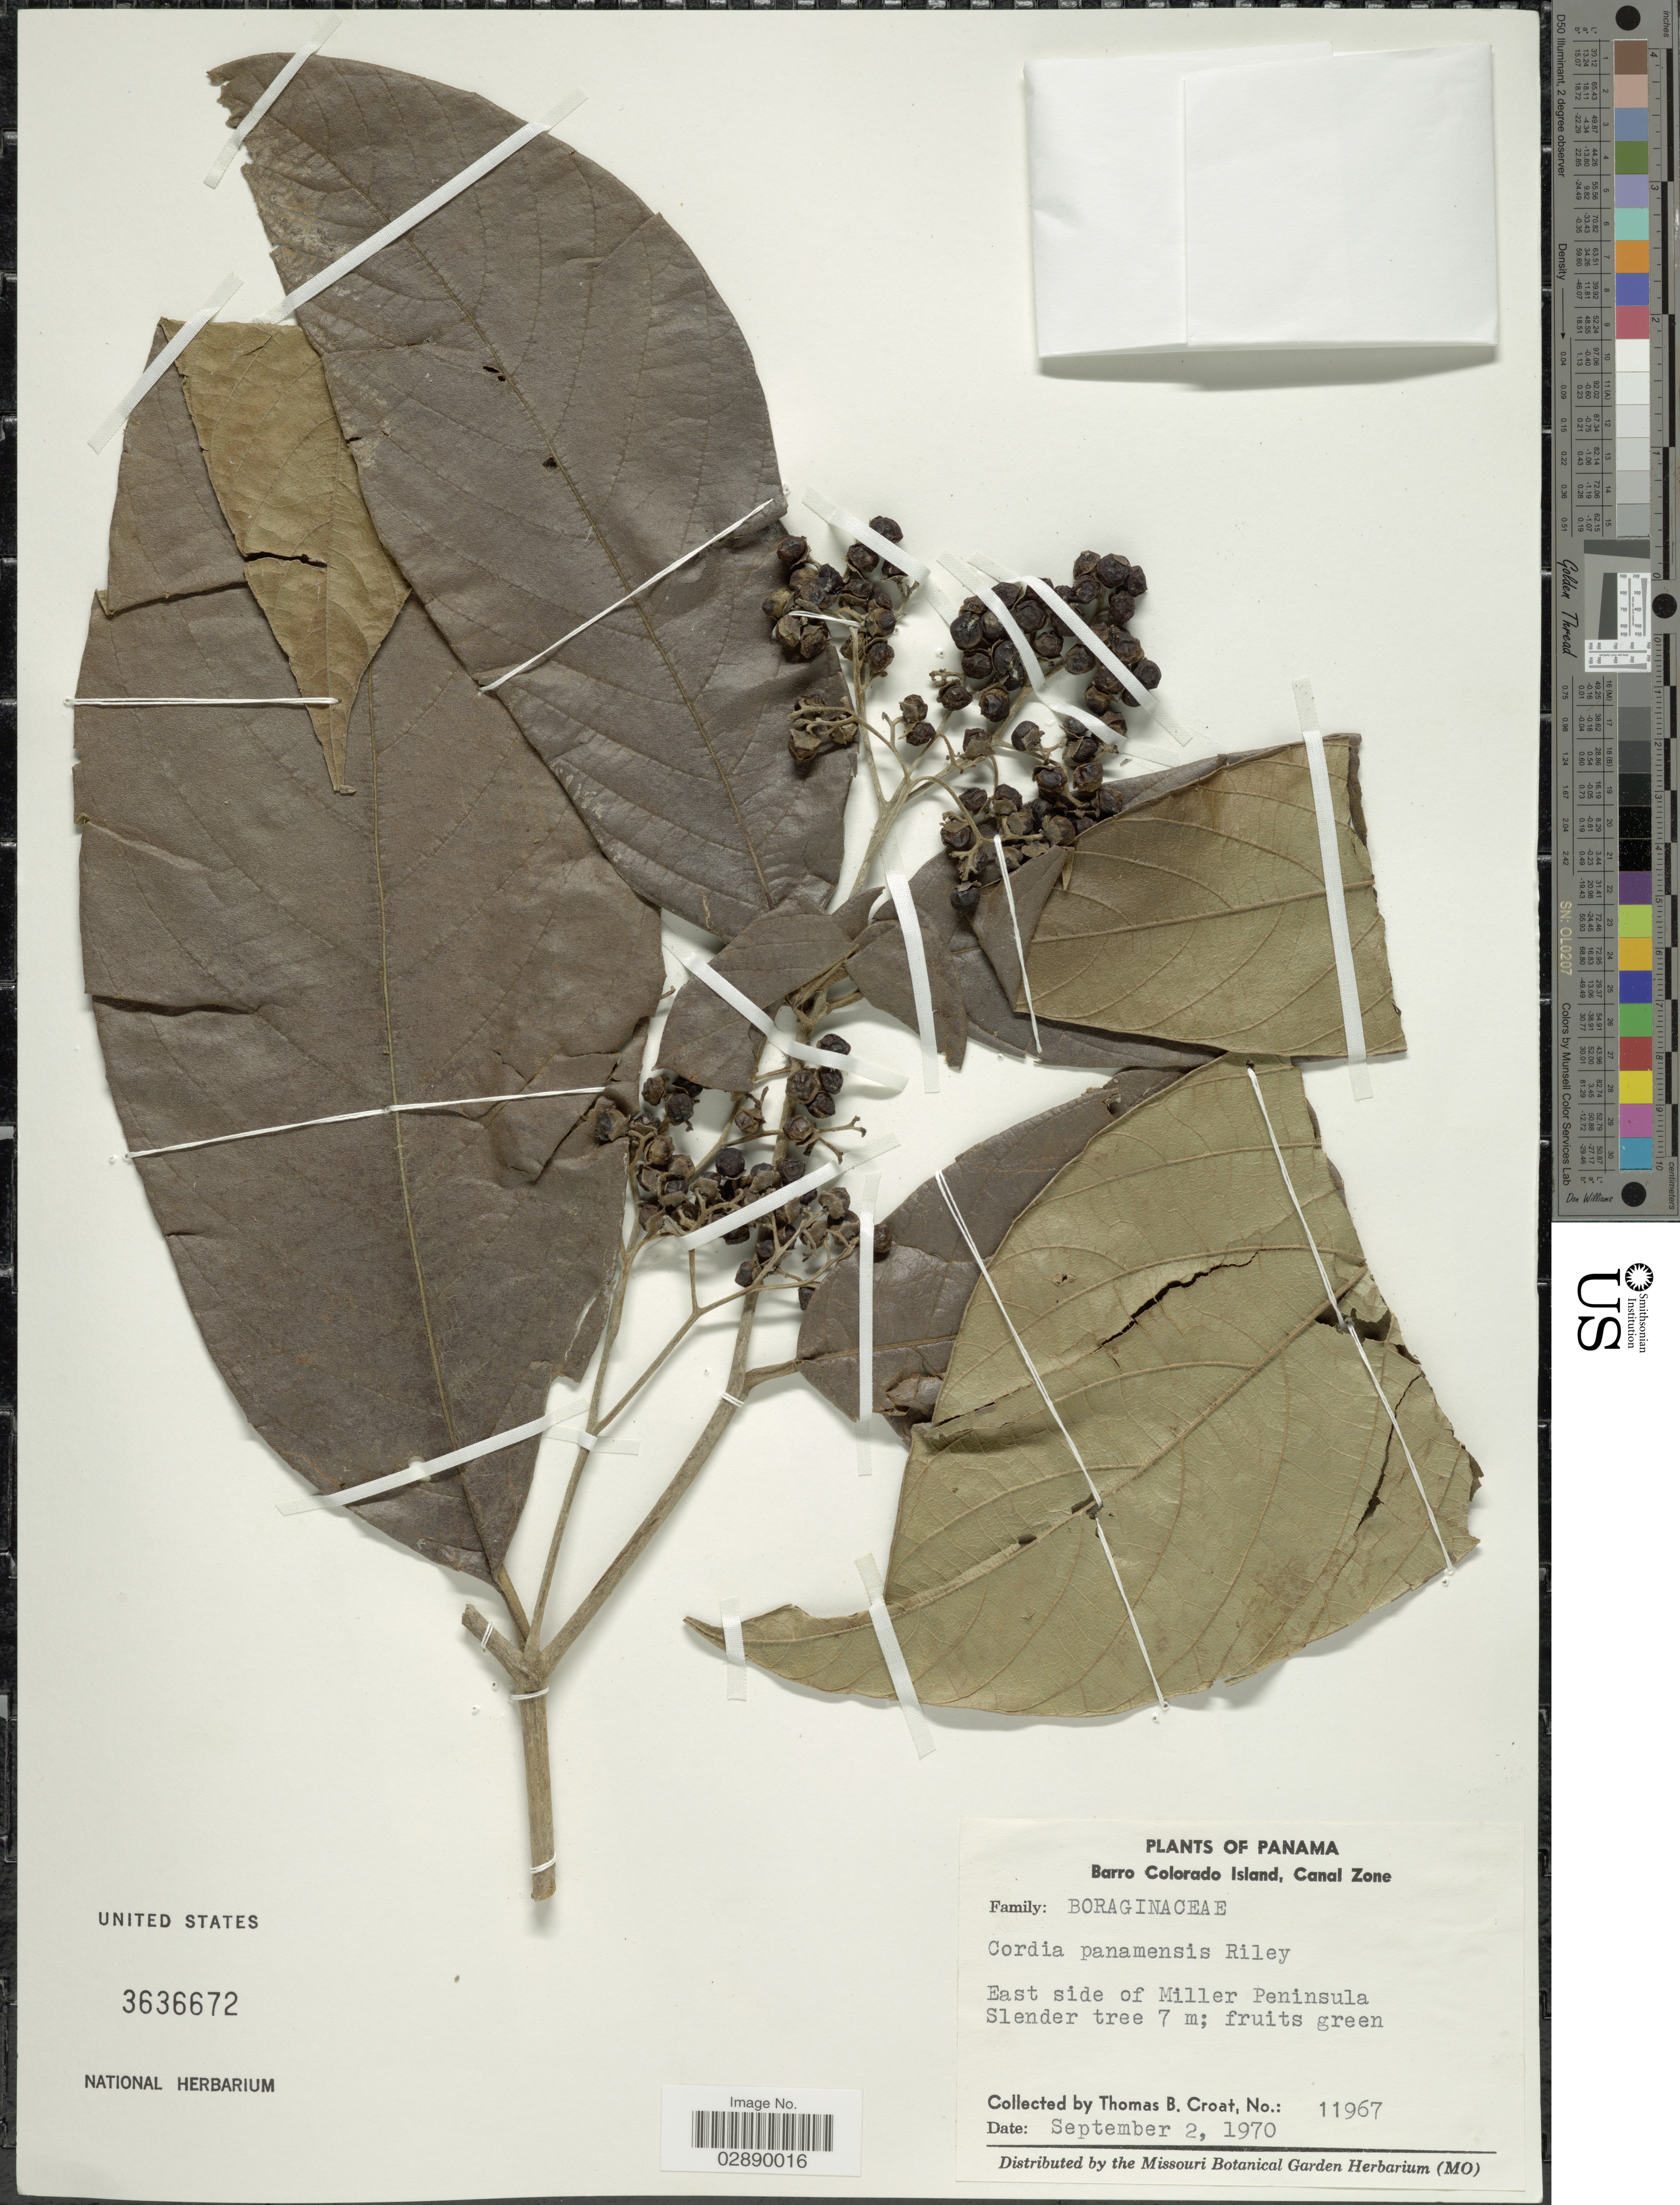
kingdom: Plantae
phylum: Tracheophyta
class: Magnoliopsida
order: Boraginales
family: Cordiaceae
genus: Cordia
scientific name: Cordia panamensis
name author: L. Riley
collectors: T. B. Croat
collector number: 11967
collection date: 1970-09-02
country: Panama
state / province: Panamá Oeste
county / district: Canal Zone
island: Barro Colorado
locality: Barro Colorado Island, Canal Zone. East side of Miller Peninsula.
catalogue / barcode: US 3636672